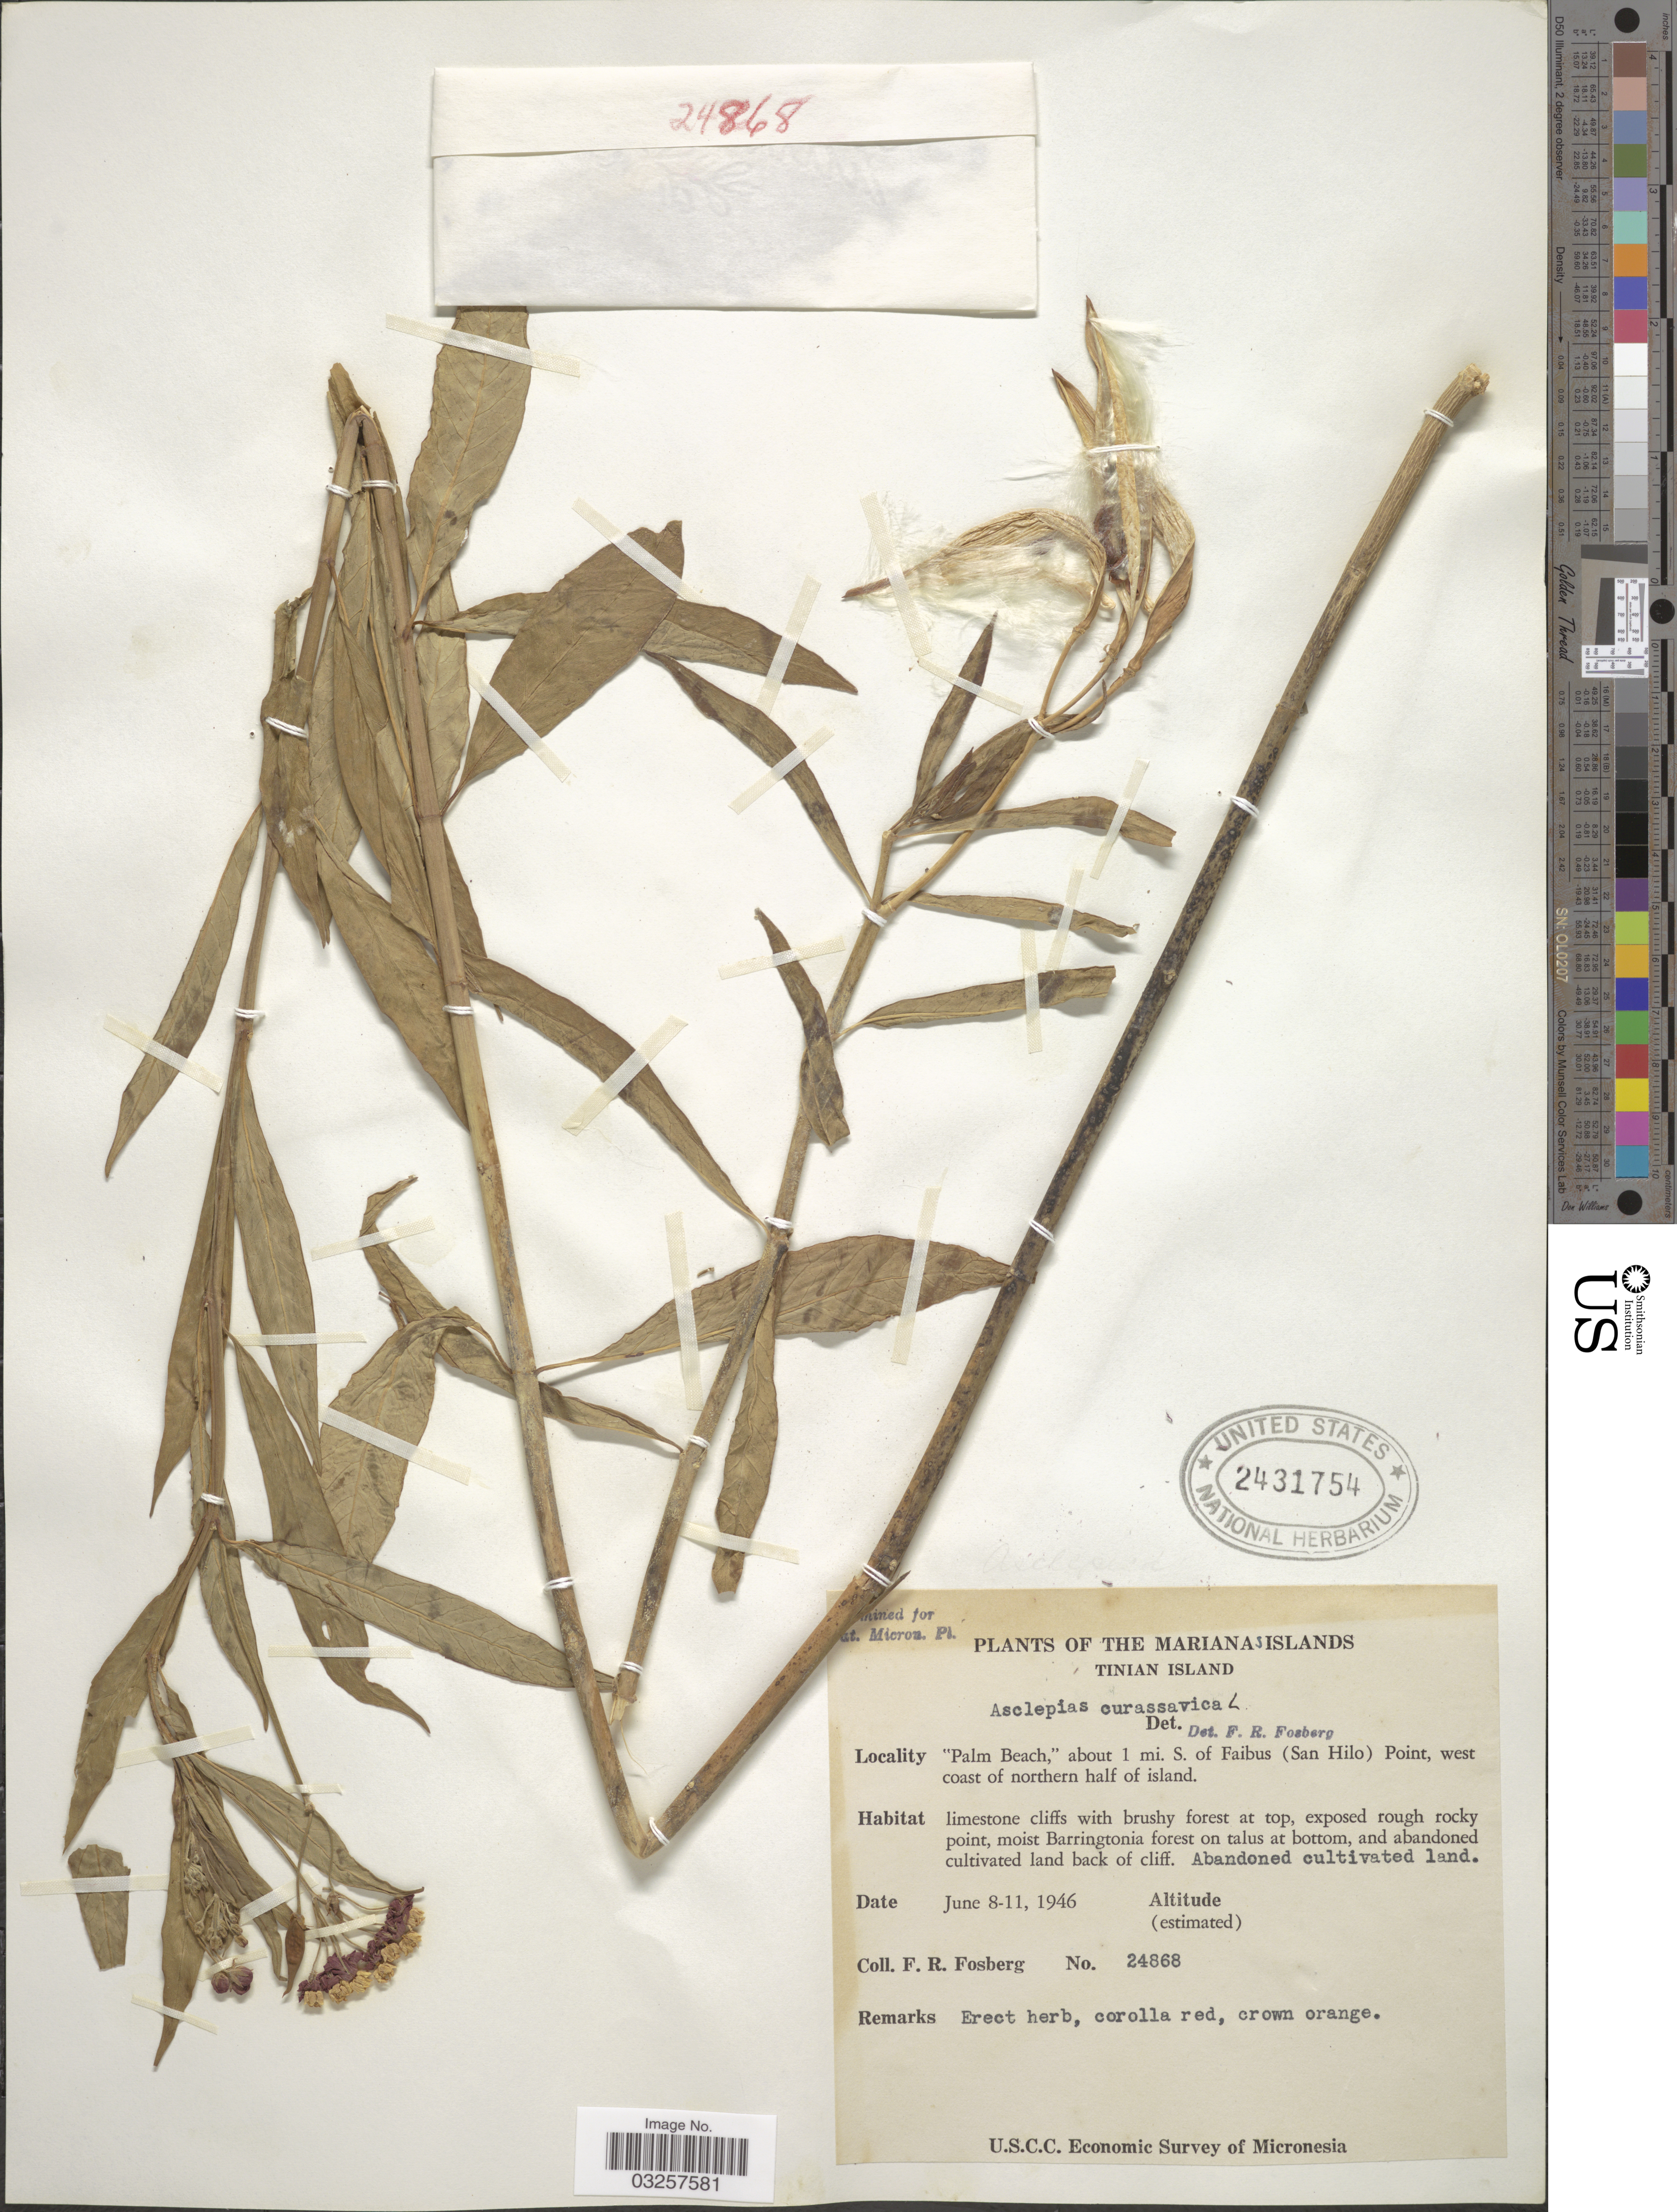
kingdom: Plantae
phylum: Tracheophyta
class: Magnoliopsida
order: Gentianales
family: Apocynaceae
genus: Asclepias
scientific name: Asclepias curassavica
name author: L.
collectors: F. R. Fosberg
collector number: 24868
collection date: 1946-06-08/1946-06-11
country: Northern Mariana Islands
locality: Tinian Island. "Palm Beach", about 1 mi. S. of Faibus (San Hilo) Point, west coast of northern half of island.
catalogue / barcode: US 2431754